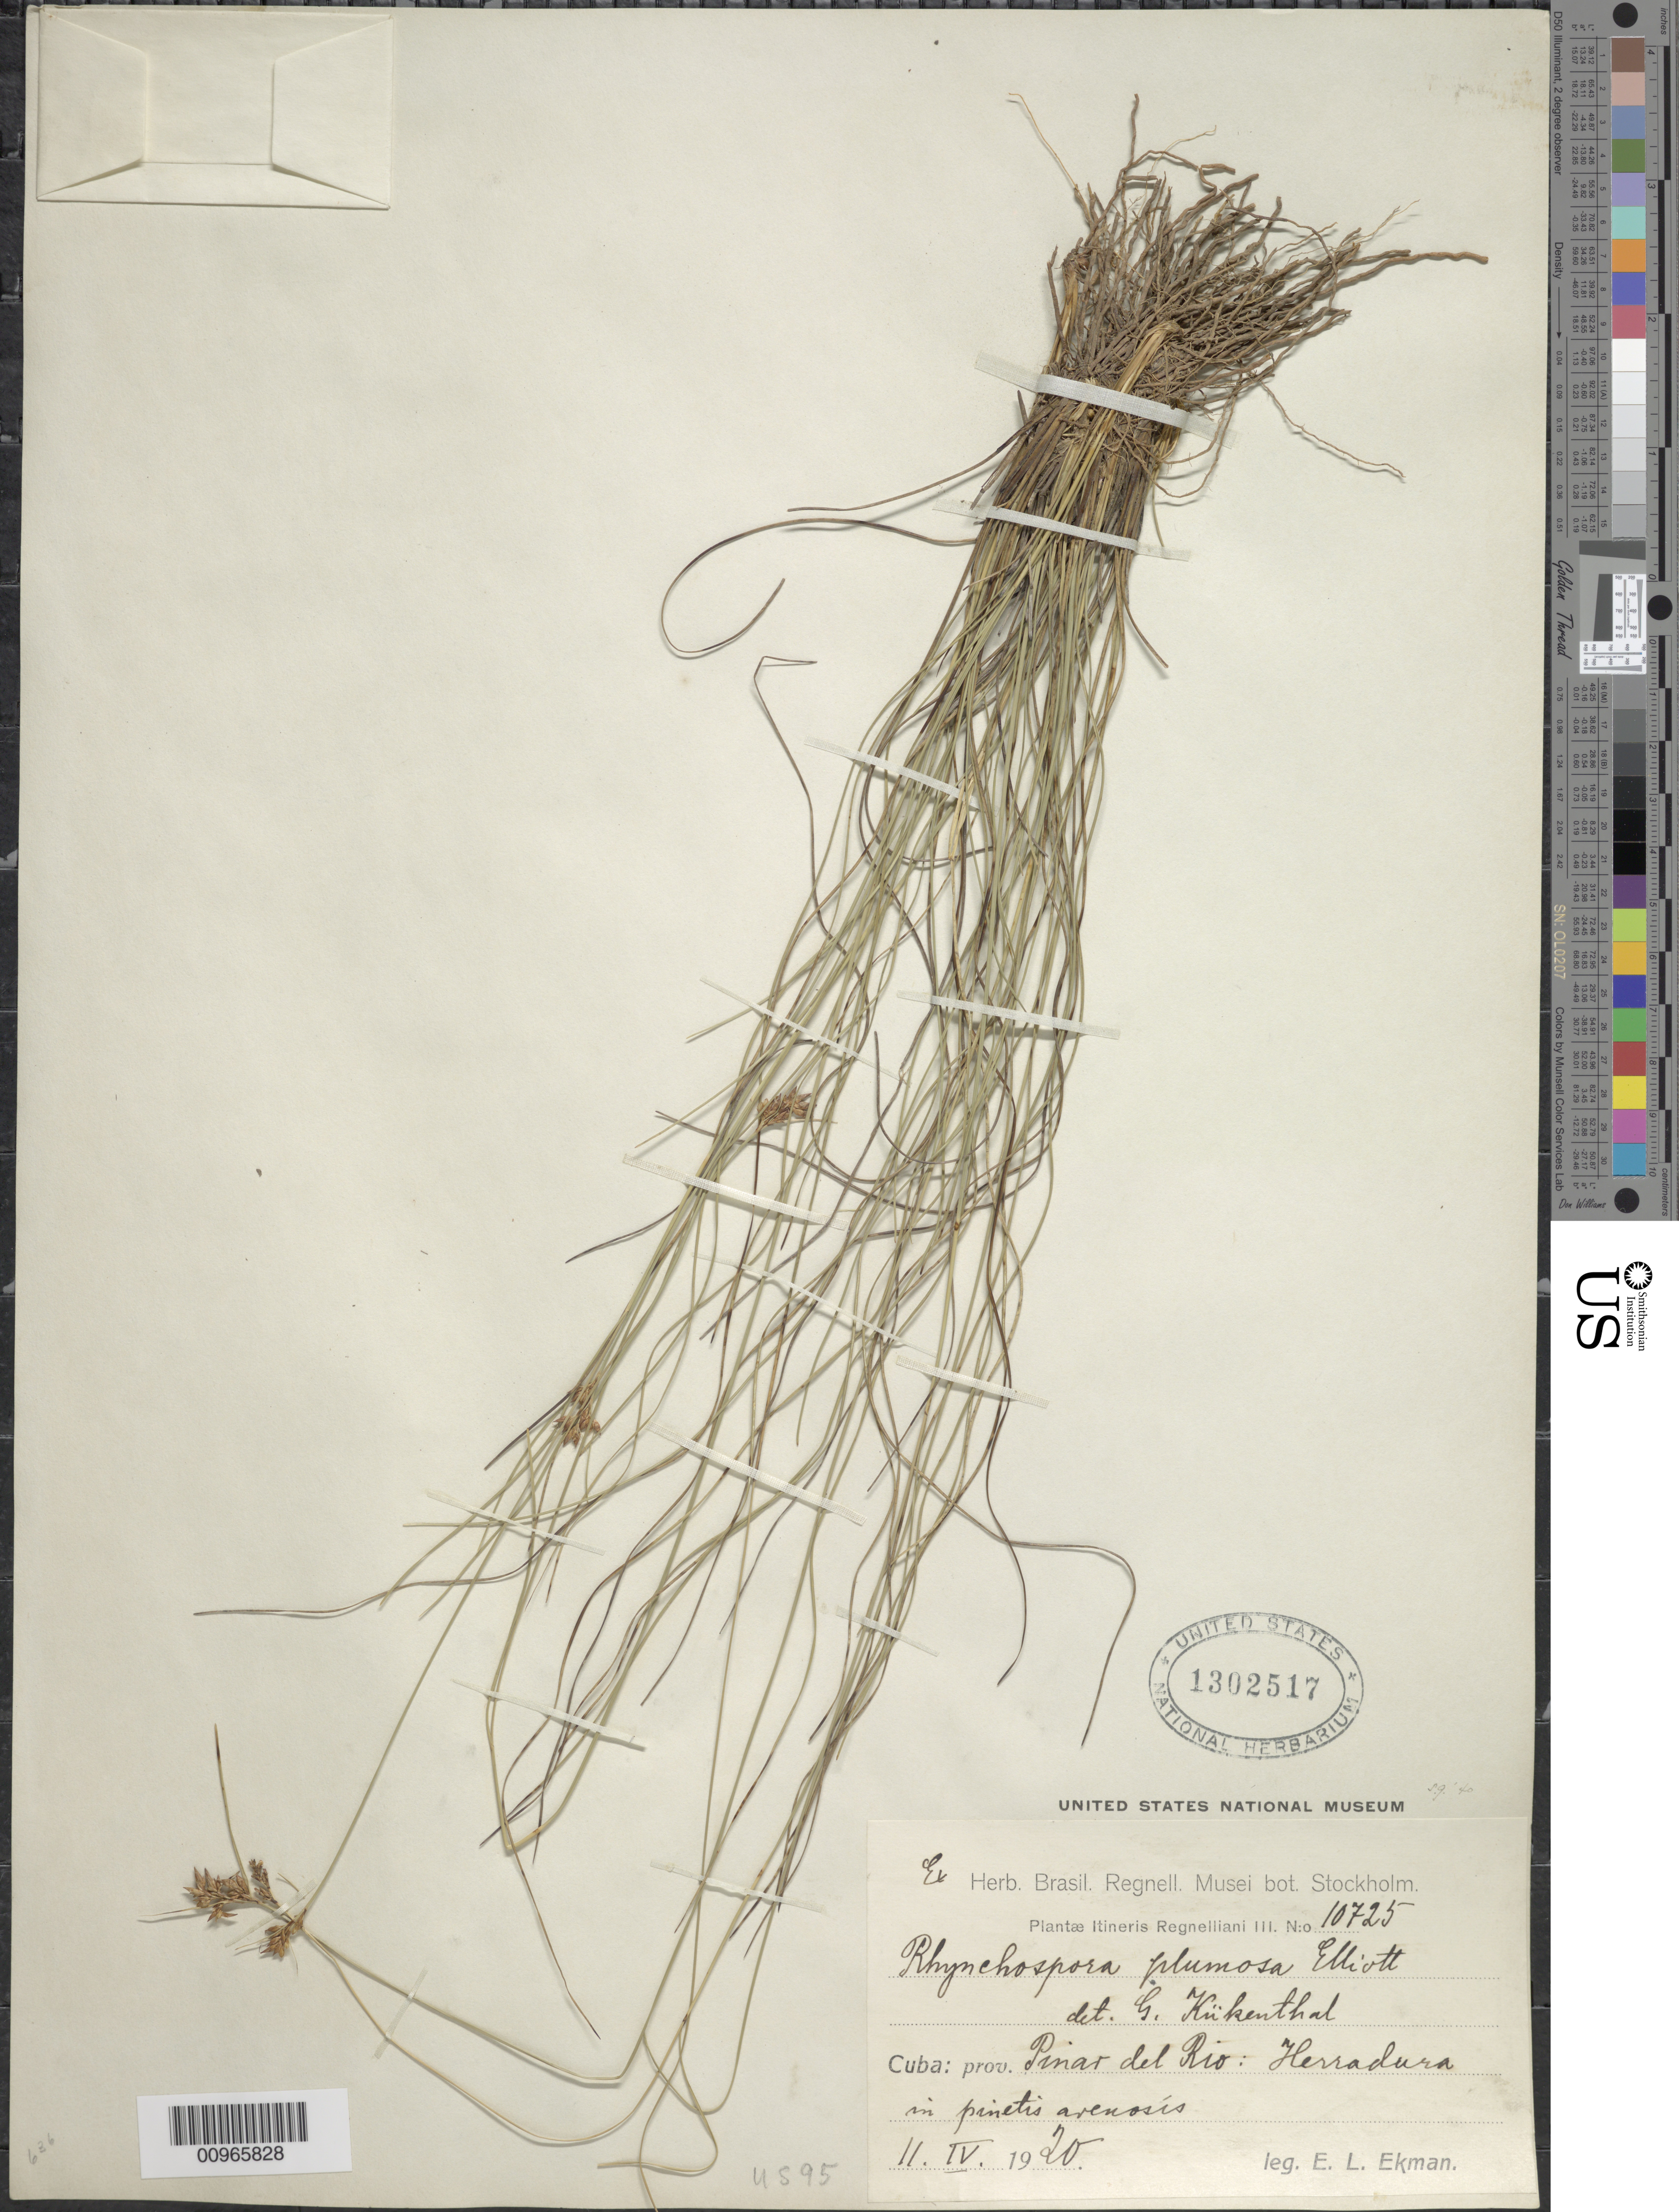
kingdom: Plantae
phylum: Tracheophyta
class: Liliopsida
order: Poales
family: Cyperaceae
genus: Rhynchospora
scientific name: Rhynchospora plumosa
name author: Elliott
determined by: Gale, S.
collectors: E. L. Ekman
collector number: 10725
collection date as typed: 11 Apr 1920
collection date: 1920-04-11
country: Cuba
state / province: Pinar del Rio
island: Cuba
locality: Herradura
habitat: In pinctis arenosis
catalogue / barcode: US 1302517